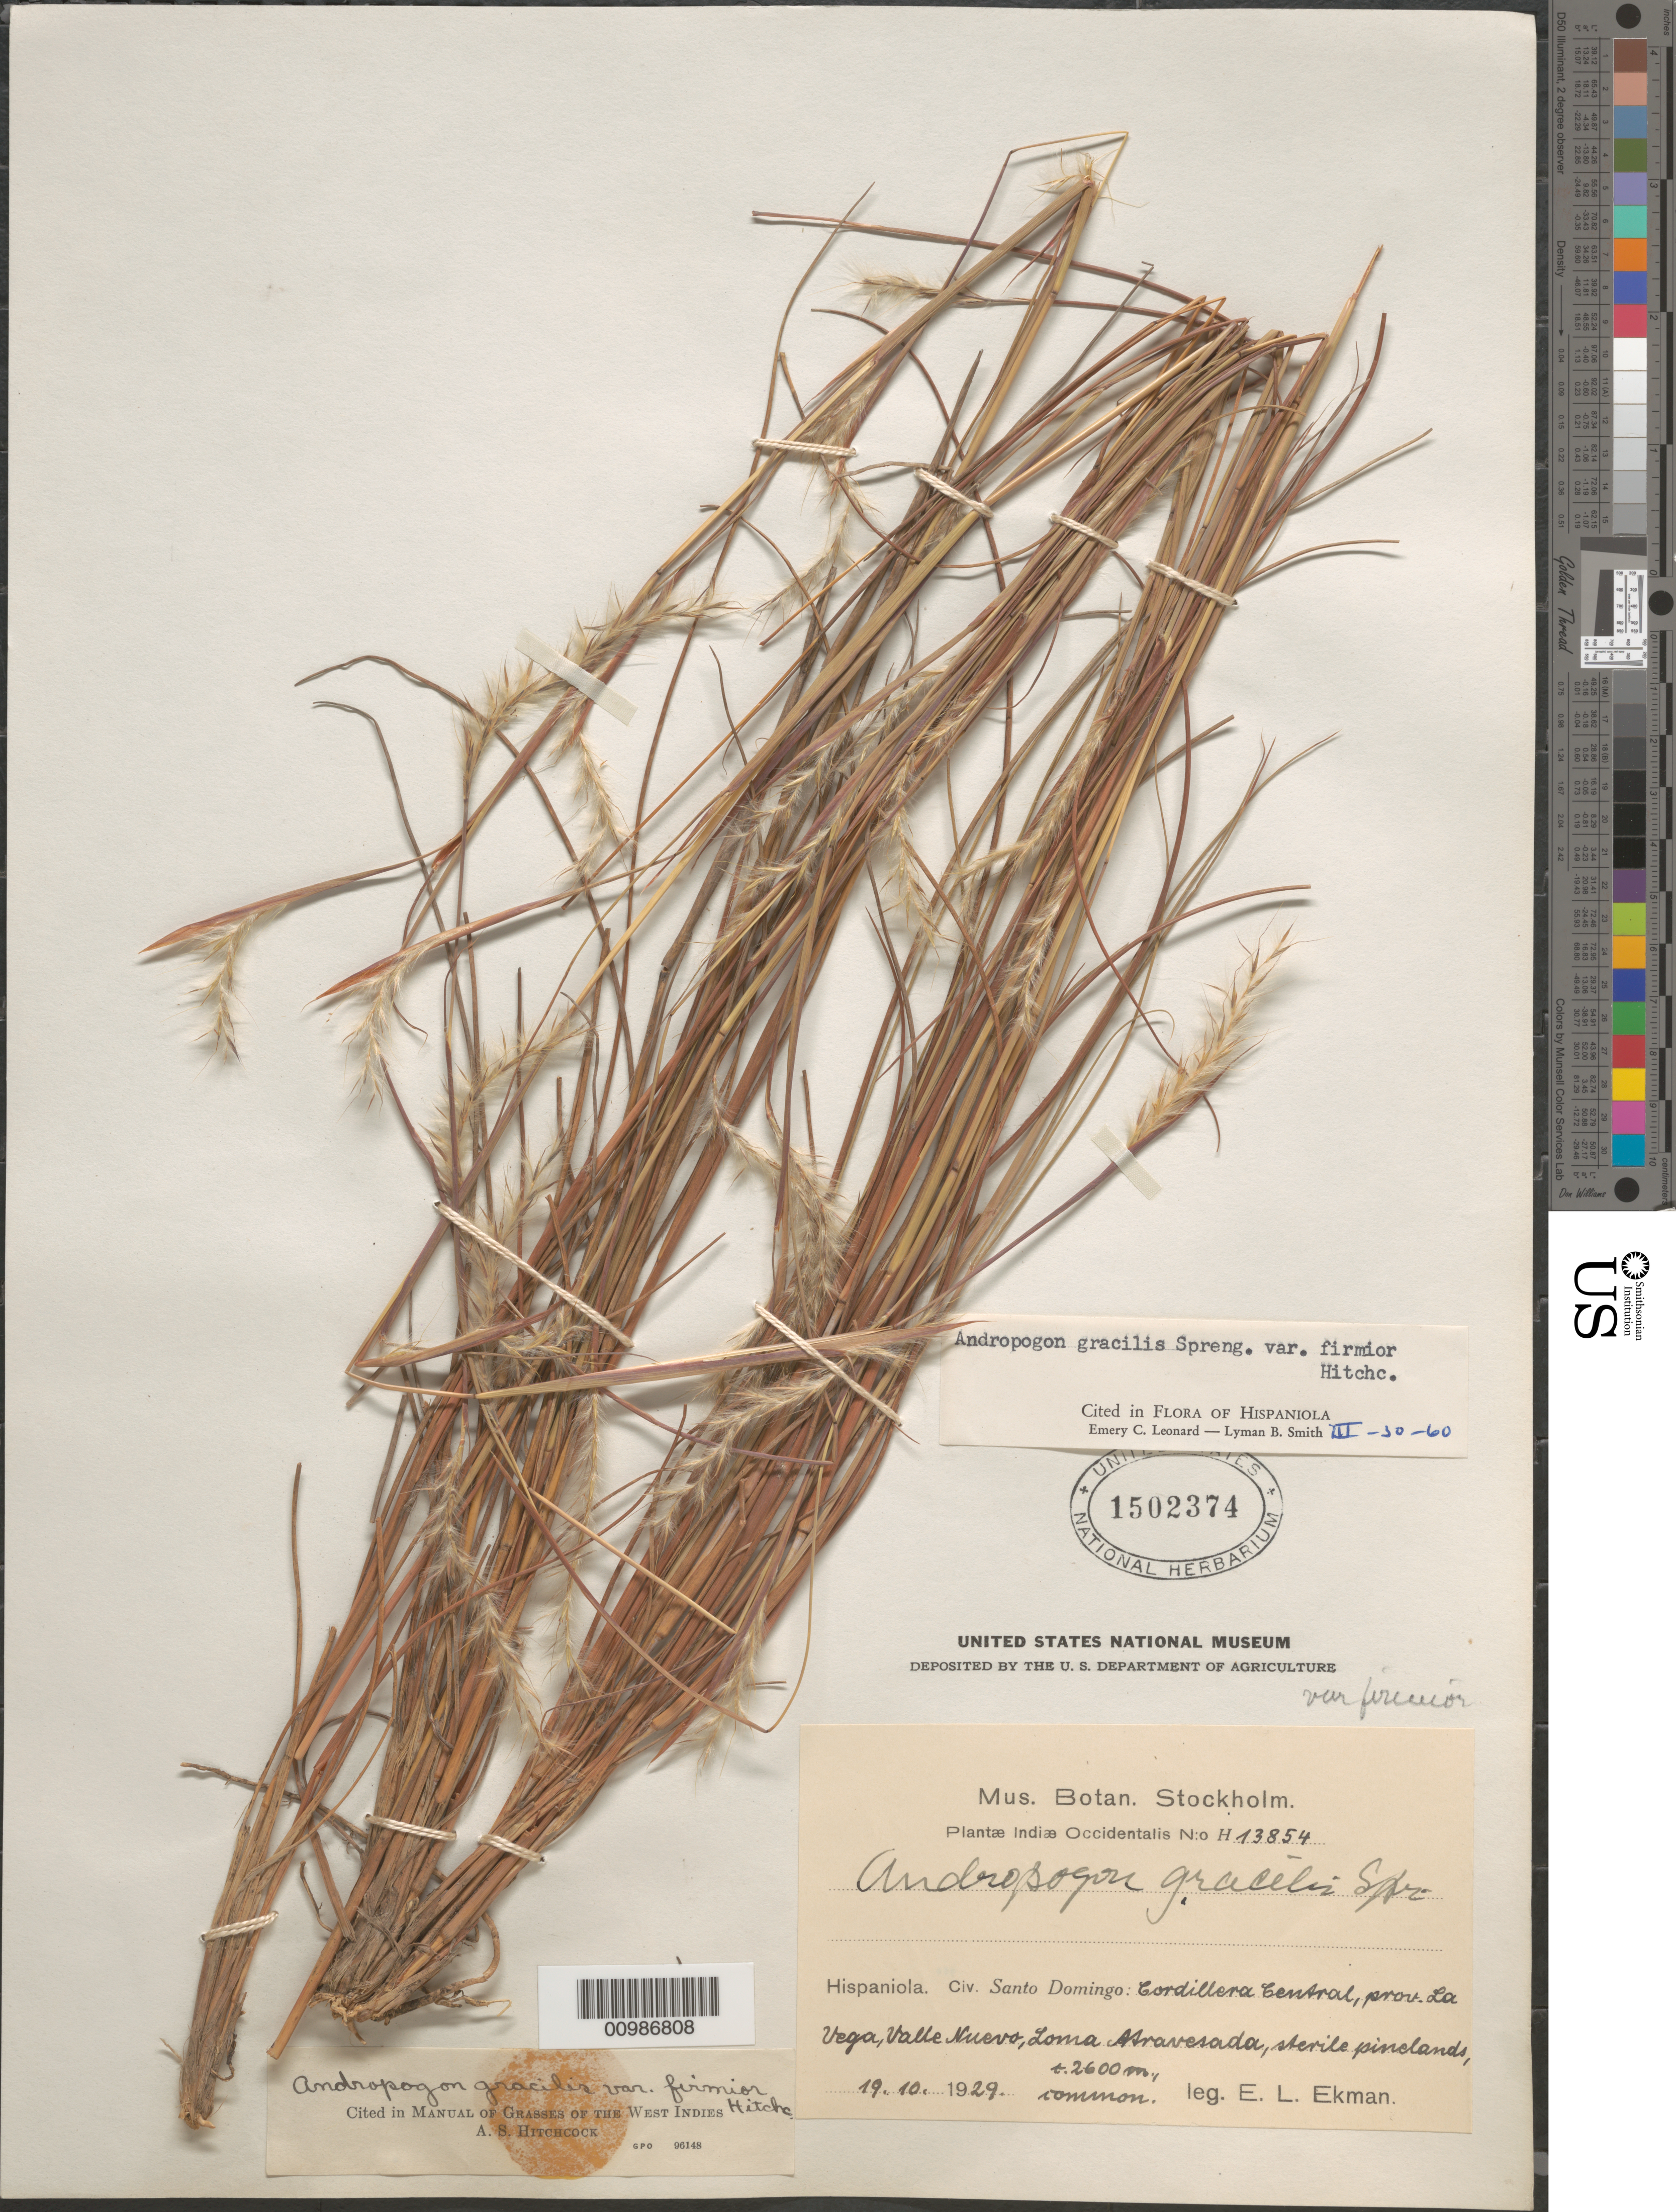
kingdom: Plantae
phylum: Tracheophyta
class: Liliopsida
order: Poales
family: Poaceae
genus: Andropogon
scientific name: Andropogon gracilis var. firmior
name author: Hitchc.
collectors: E. L. Ekman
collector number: H 13854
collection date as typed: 19 Oct 1929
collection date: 1929-10-19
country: Dominican Republic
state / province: La Vega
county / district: Santo Domingo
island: Hispaniola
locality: Cordillera Central, Valle Nuevo, Loma Atravesada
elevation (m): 2600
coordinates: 0 N, 0 E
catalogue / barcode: US 1502374